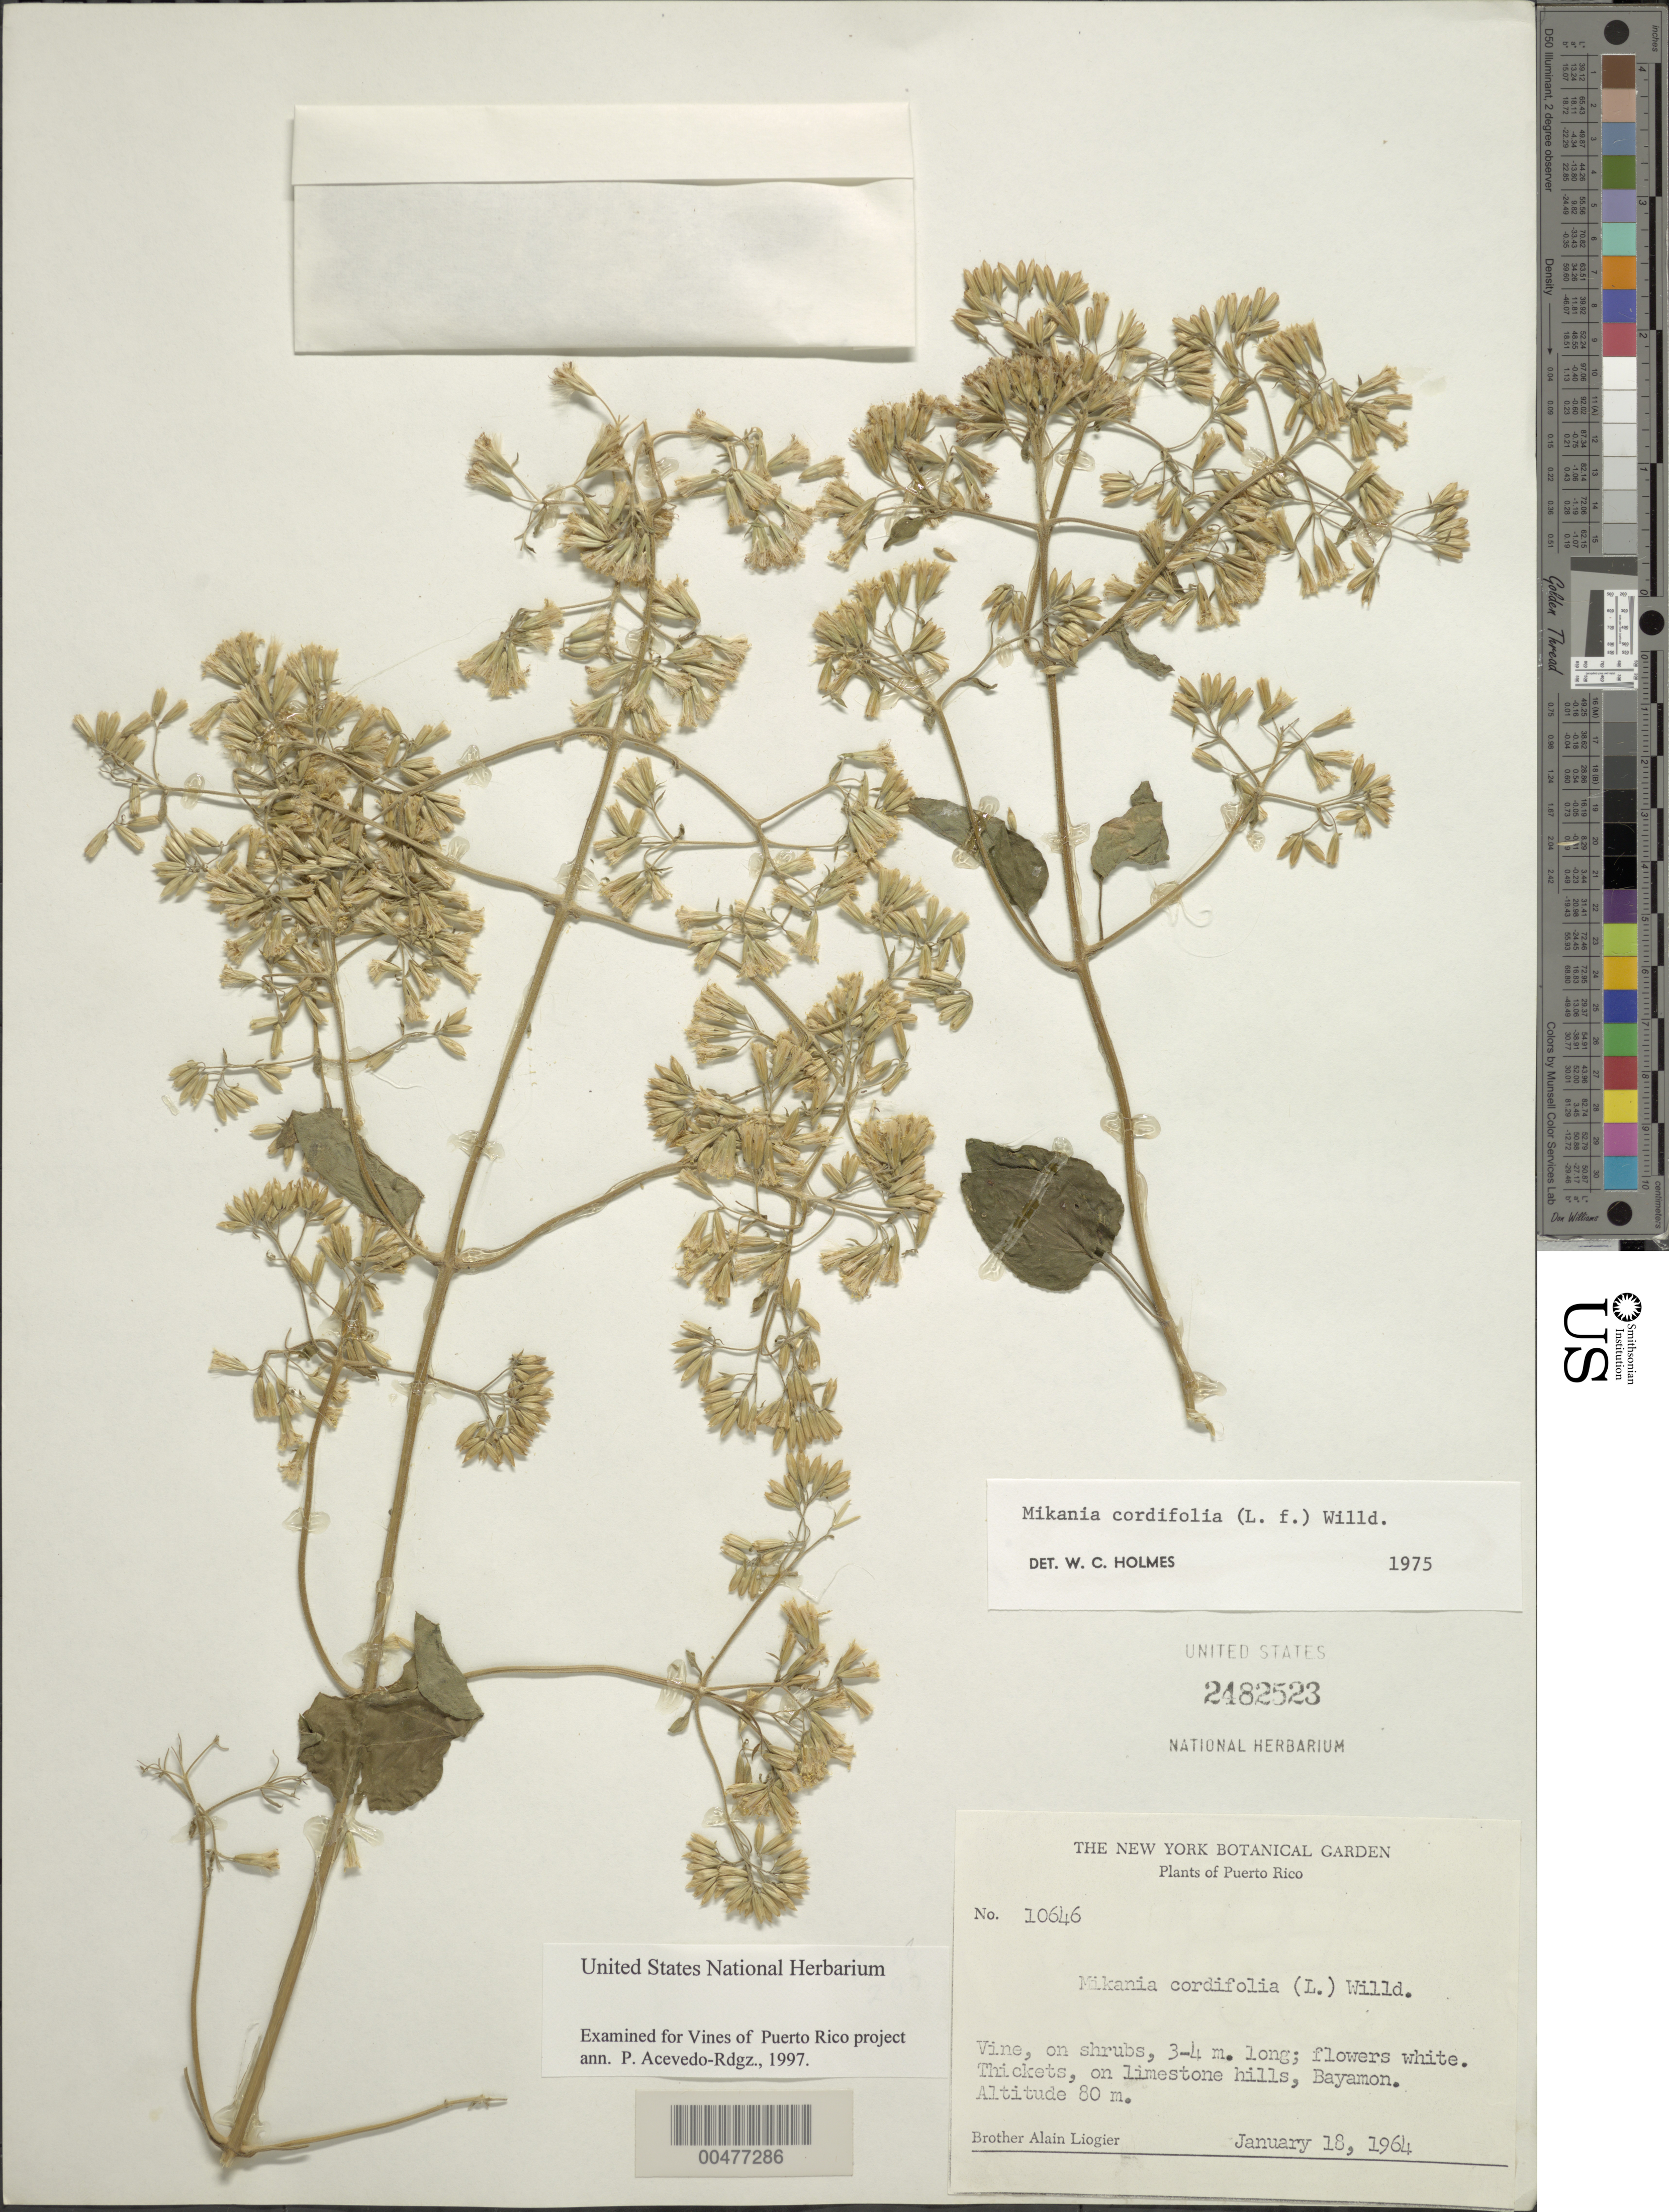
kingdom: Plantae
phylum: Tracheophyta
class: Magnoliopsida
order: Asterales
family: Asteraceae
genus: Mikania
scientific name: Mikania cordifolia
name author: Kunth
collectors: A. H. Liogier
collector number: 10646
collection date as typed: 18 Jan 1964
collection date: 1964-01-18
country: Puerto Rico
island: Greater Antilles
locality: Bayamon. Thickets on limestone hills.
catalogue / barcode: US 2482523